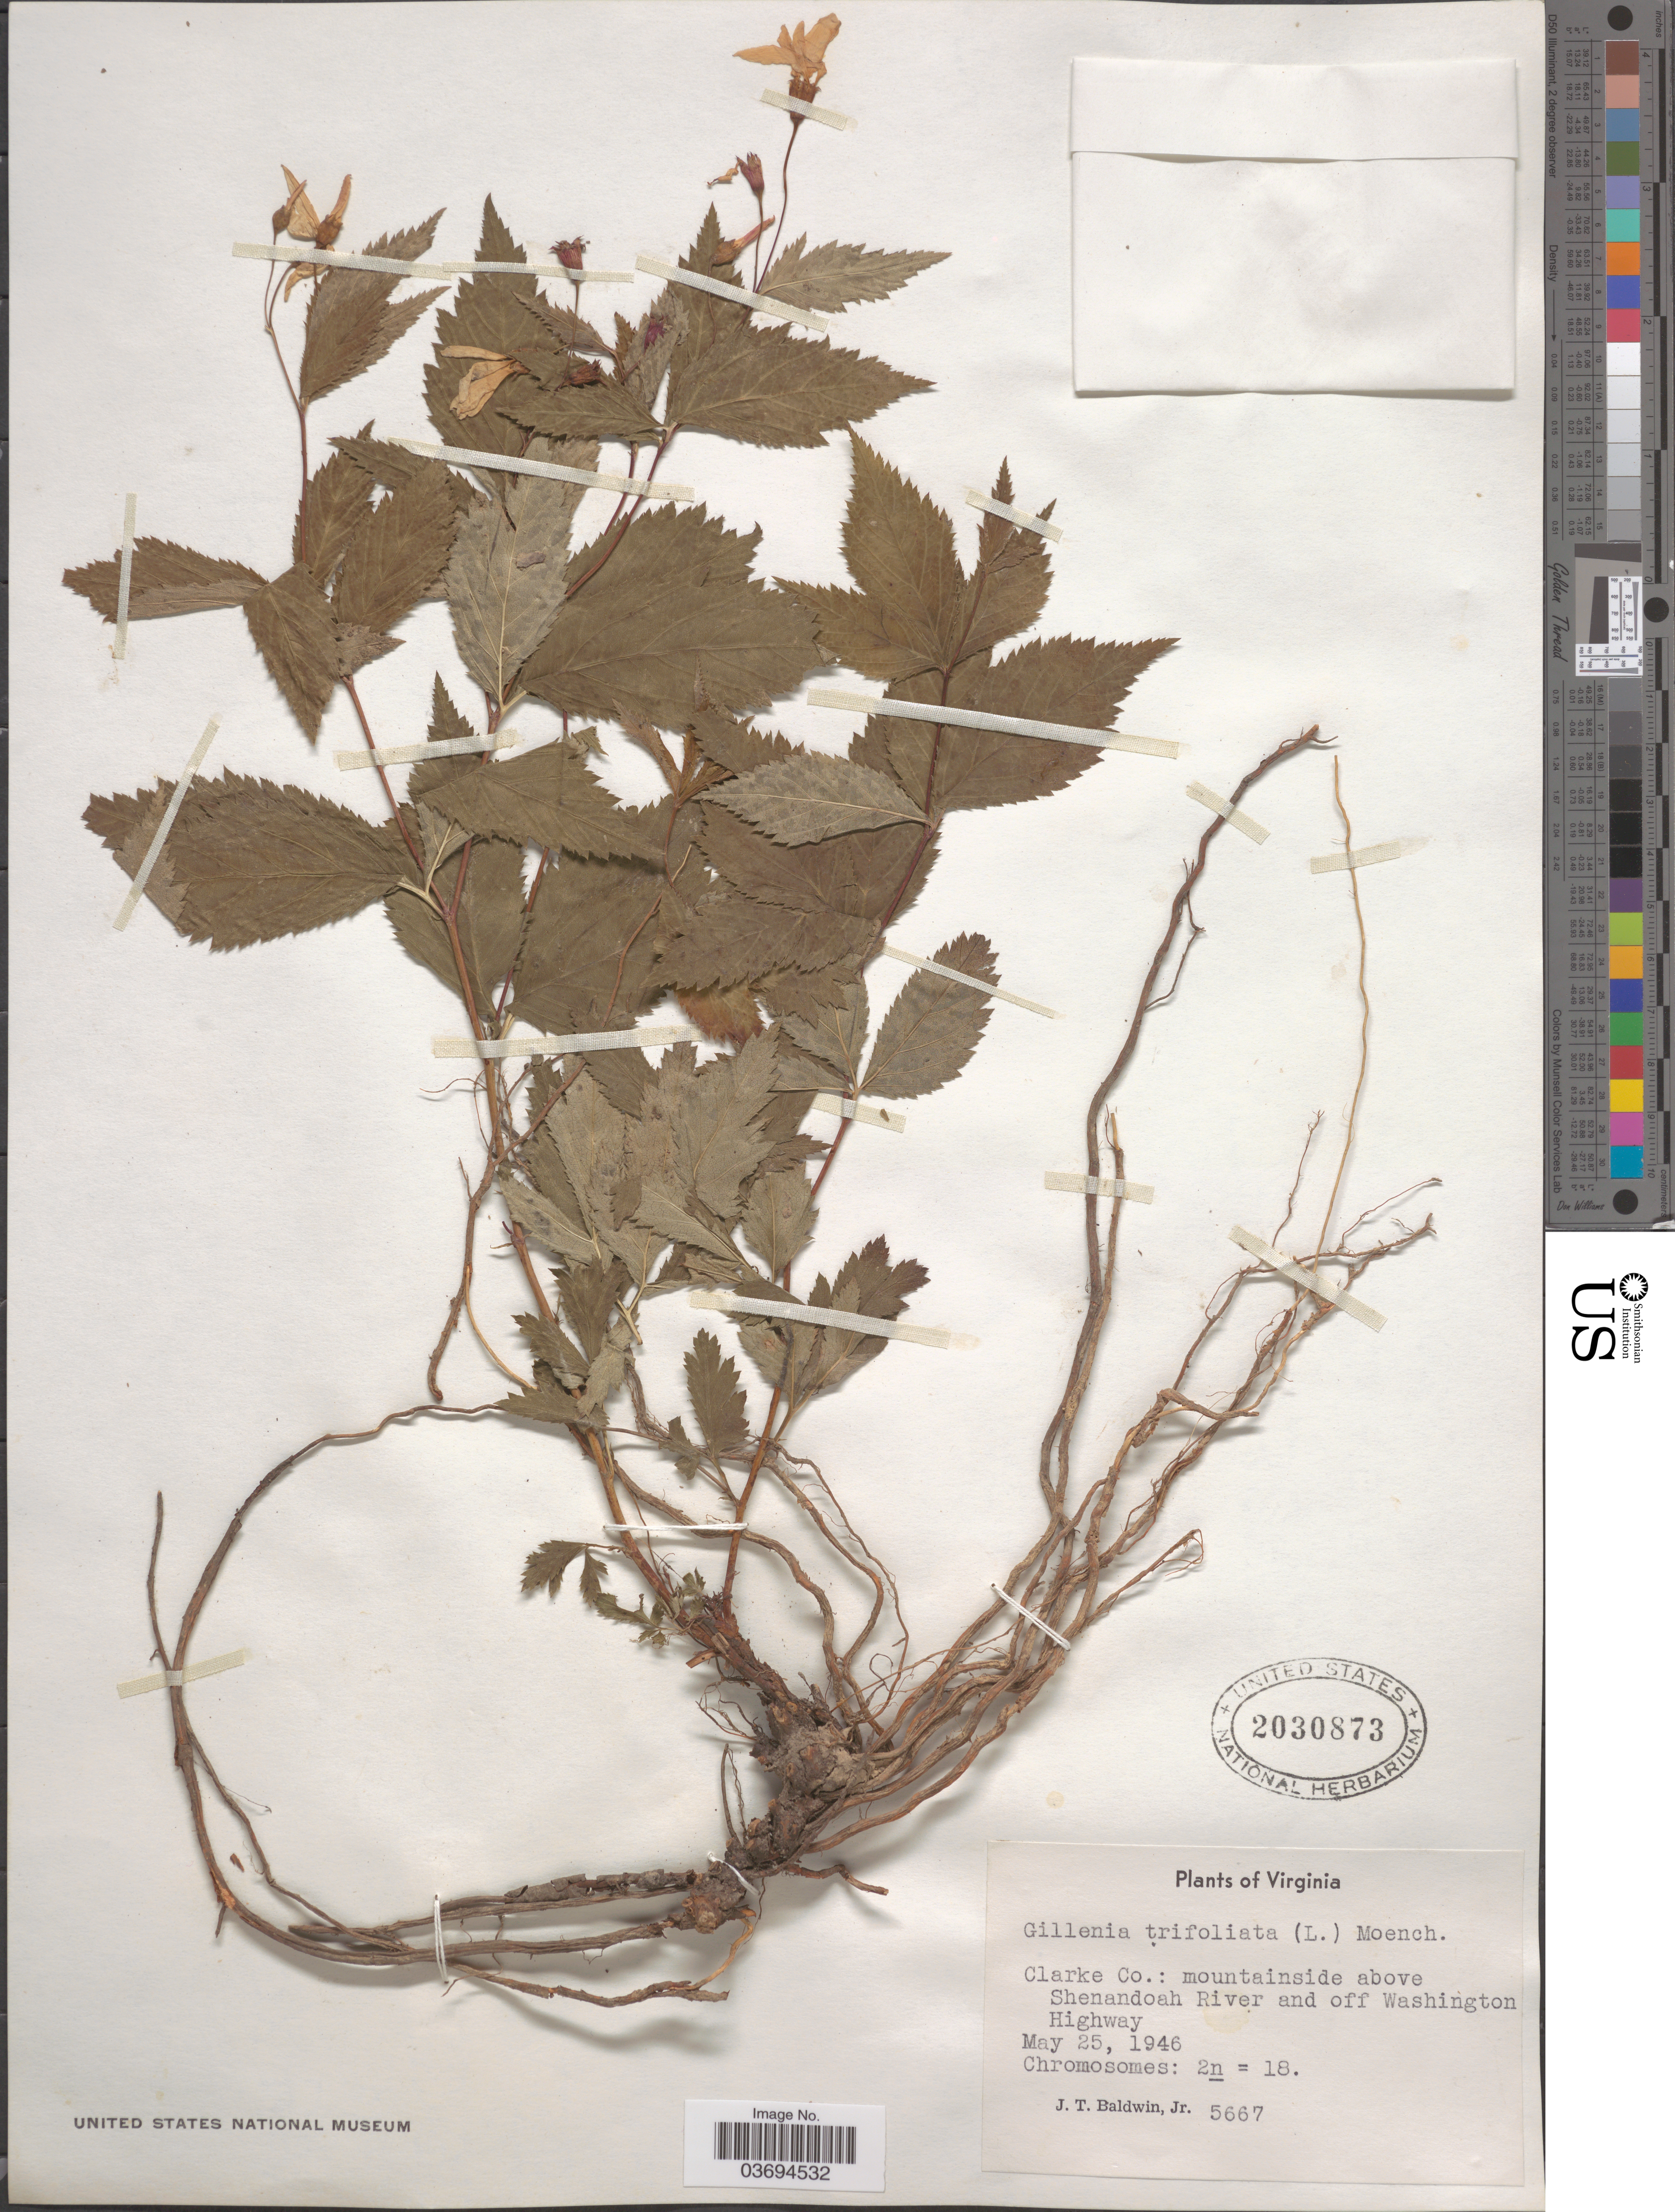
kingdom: Plantae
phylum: Tracheophyta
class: Magnoliopsida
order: Rosales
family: Rosaceae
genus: Gillenia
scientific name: Gillenia trifoliata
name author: (L.) Moench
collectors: J. T. Baldwin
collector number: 5667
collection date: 1946-05-25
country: United States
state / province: Virginia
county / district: Clarke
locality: Clarke Co.: mountainside above Shenandoah River and off Washington Highway.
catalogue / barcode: US 2030873